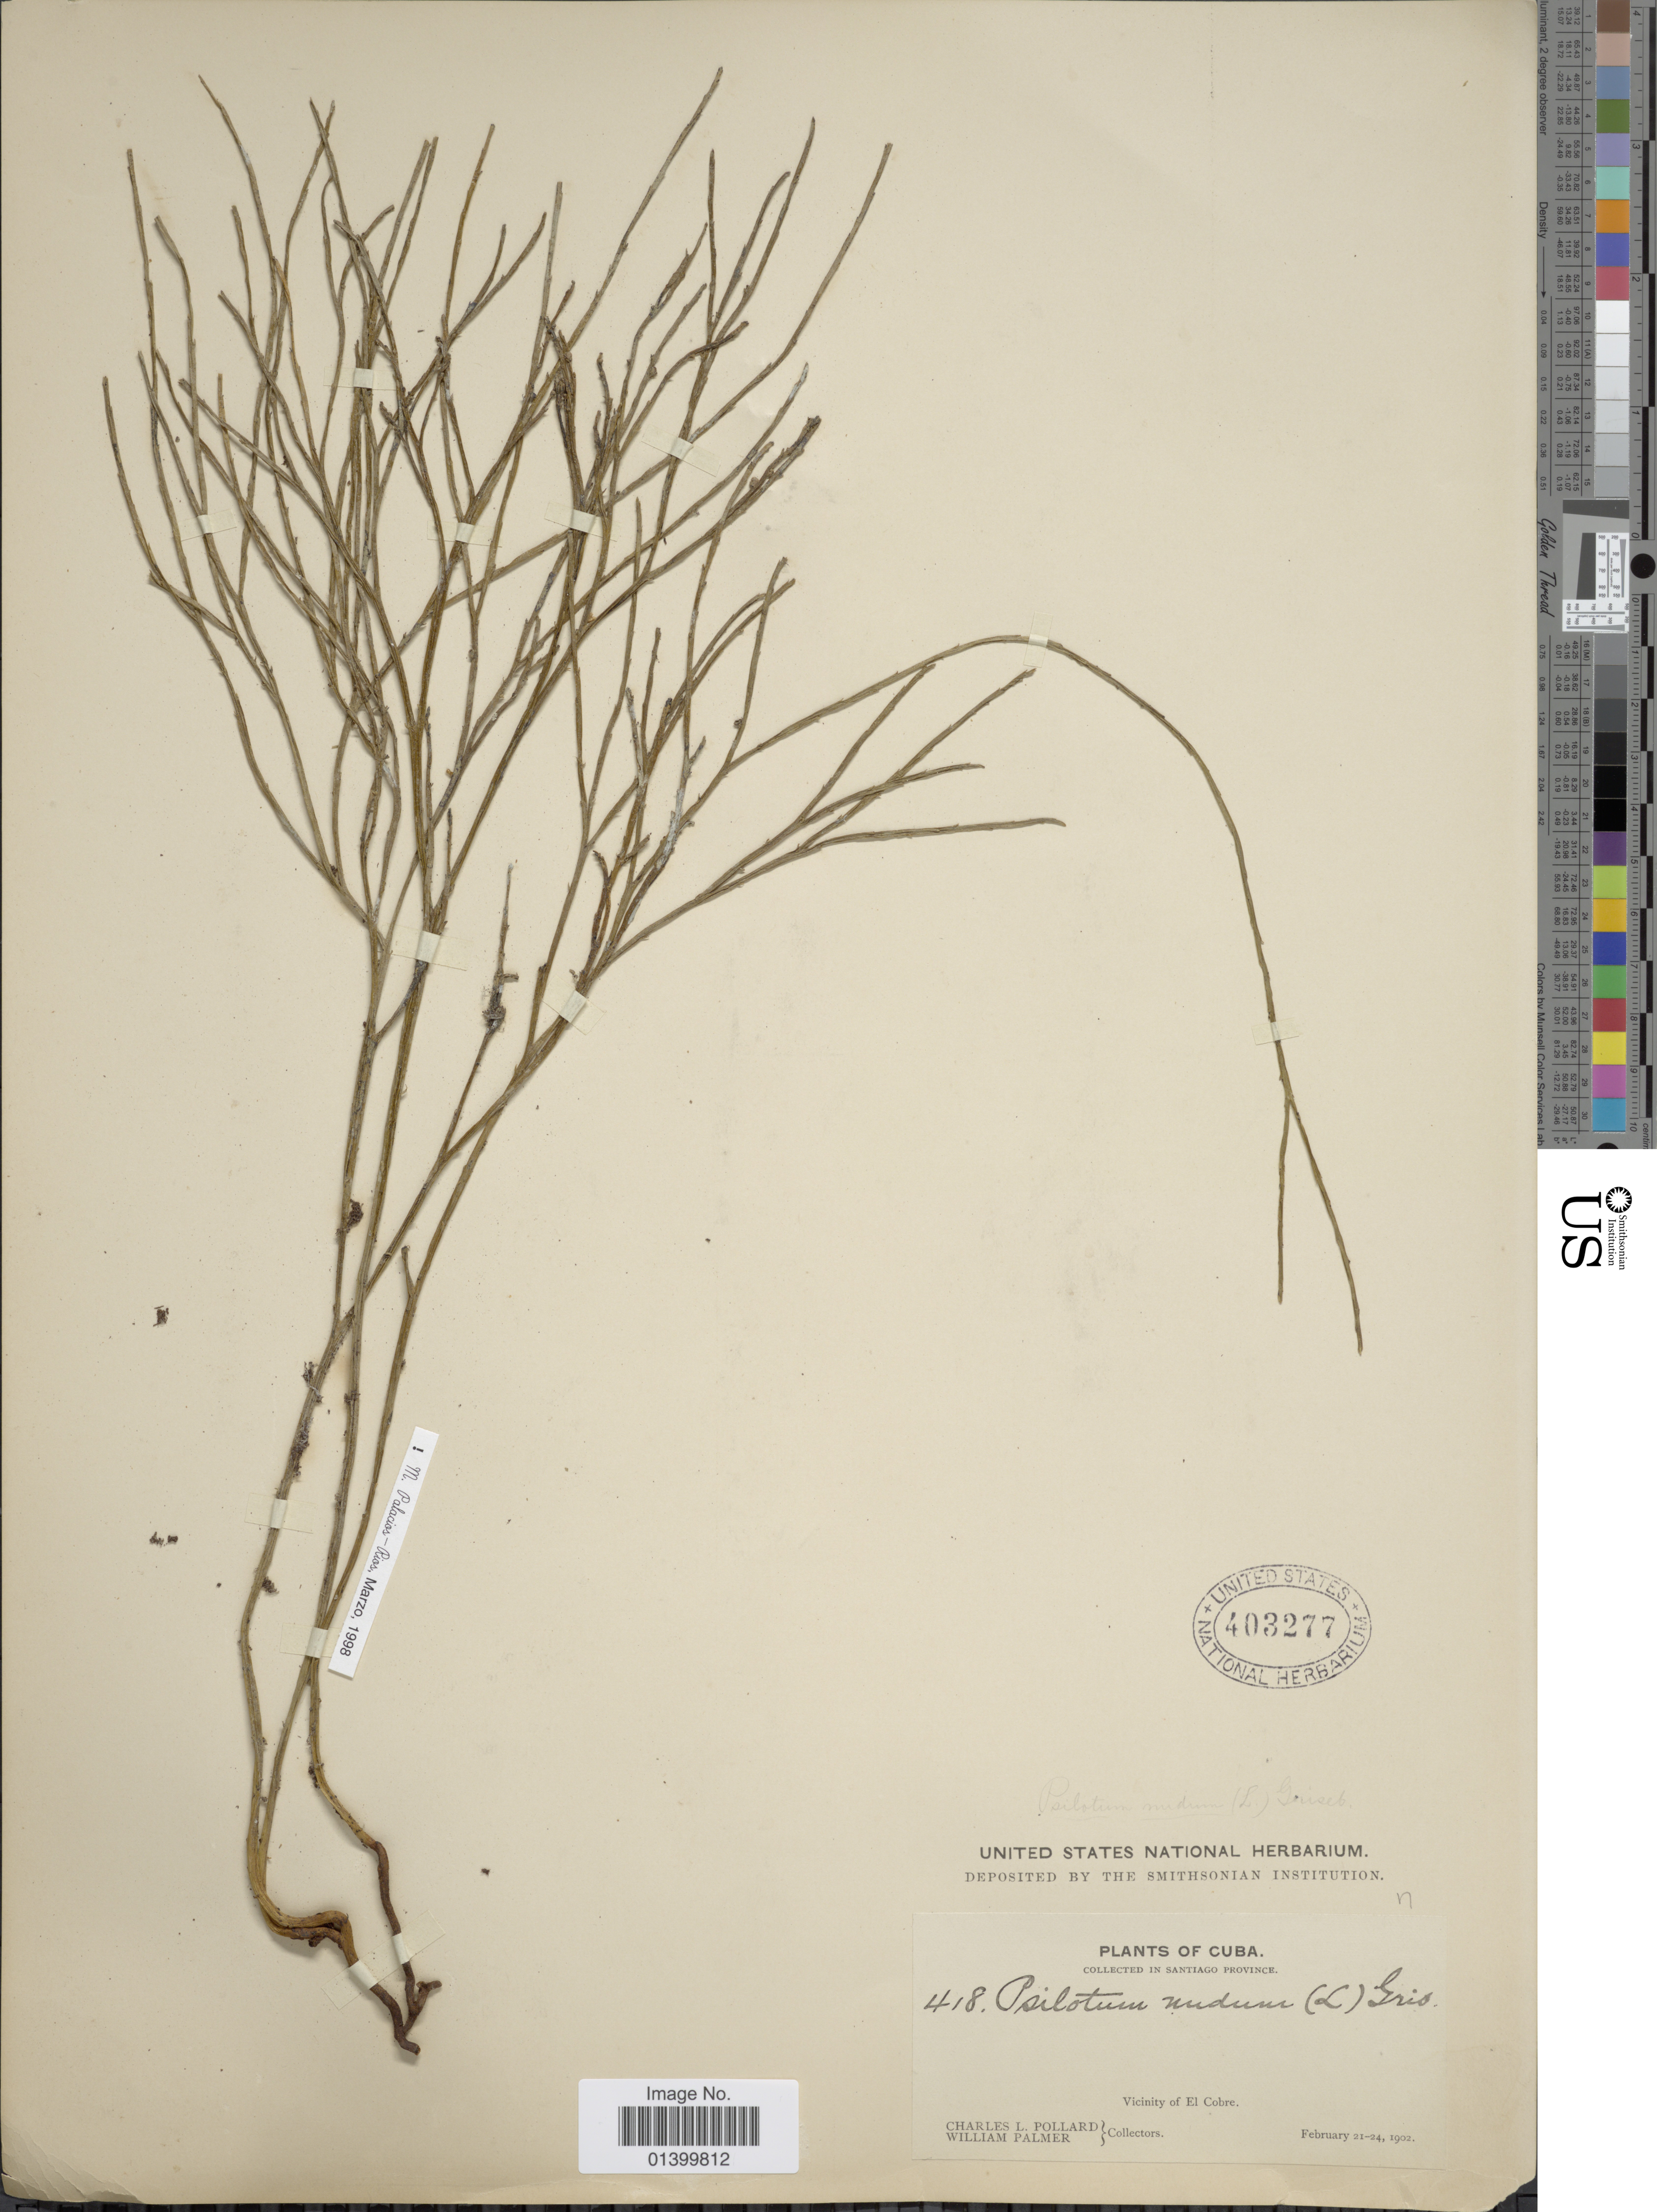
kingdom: Plantae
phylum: Tracheophyta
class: Polypodiopsida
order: Psilotales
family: Psilotaceae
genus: Psilotum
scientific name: Psilotum nudum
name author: (L.) P. Beauv.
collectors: C. L. Pollard & W. Palmer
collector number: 418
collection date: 1902-02-21/1902-02-24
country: Cuba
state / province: Santiago de Cuba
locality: Plants of Cuba. Collected in Santiago Province. Vicinity of El Cobre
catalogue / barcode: US 403277